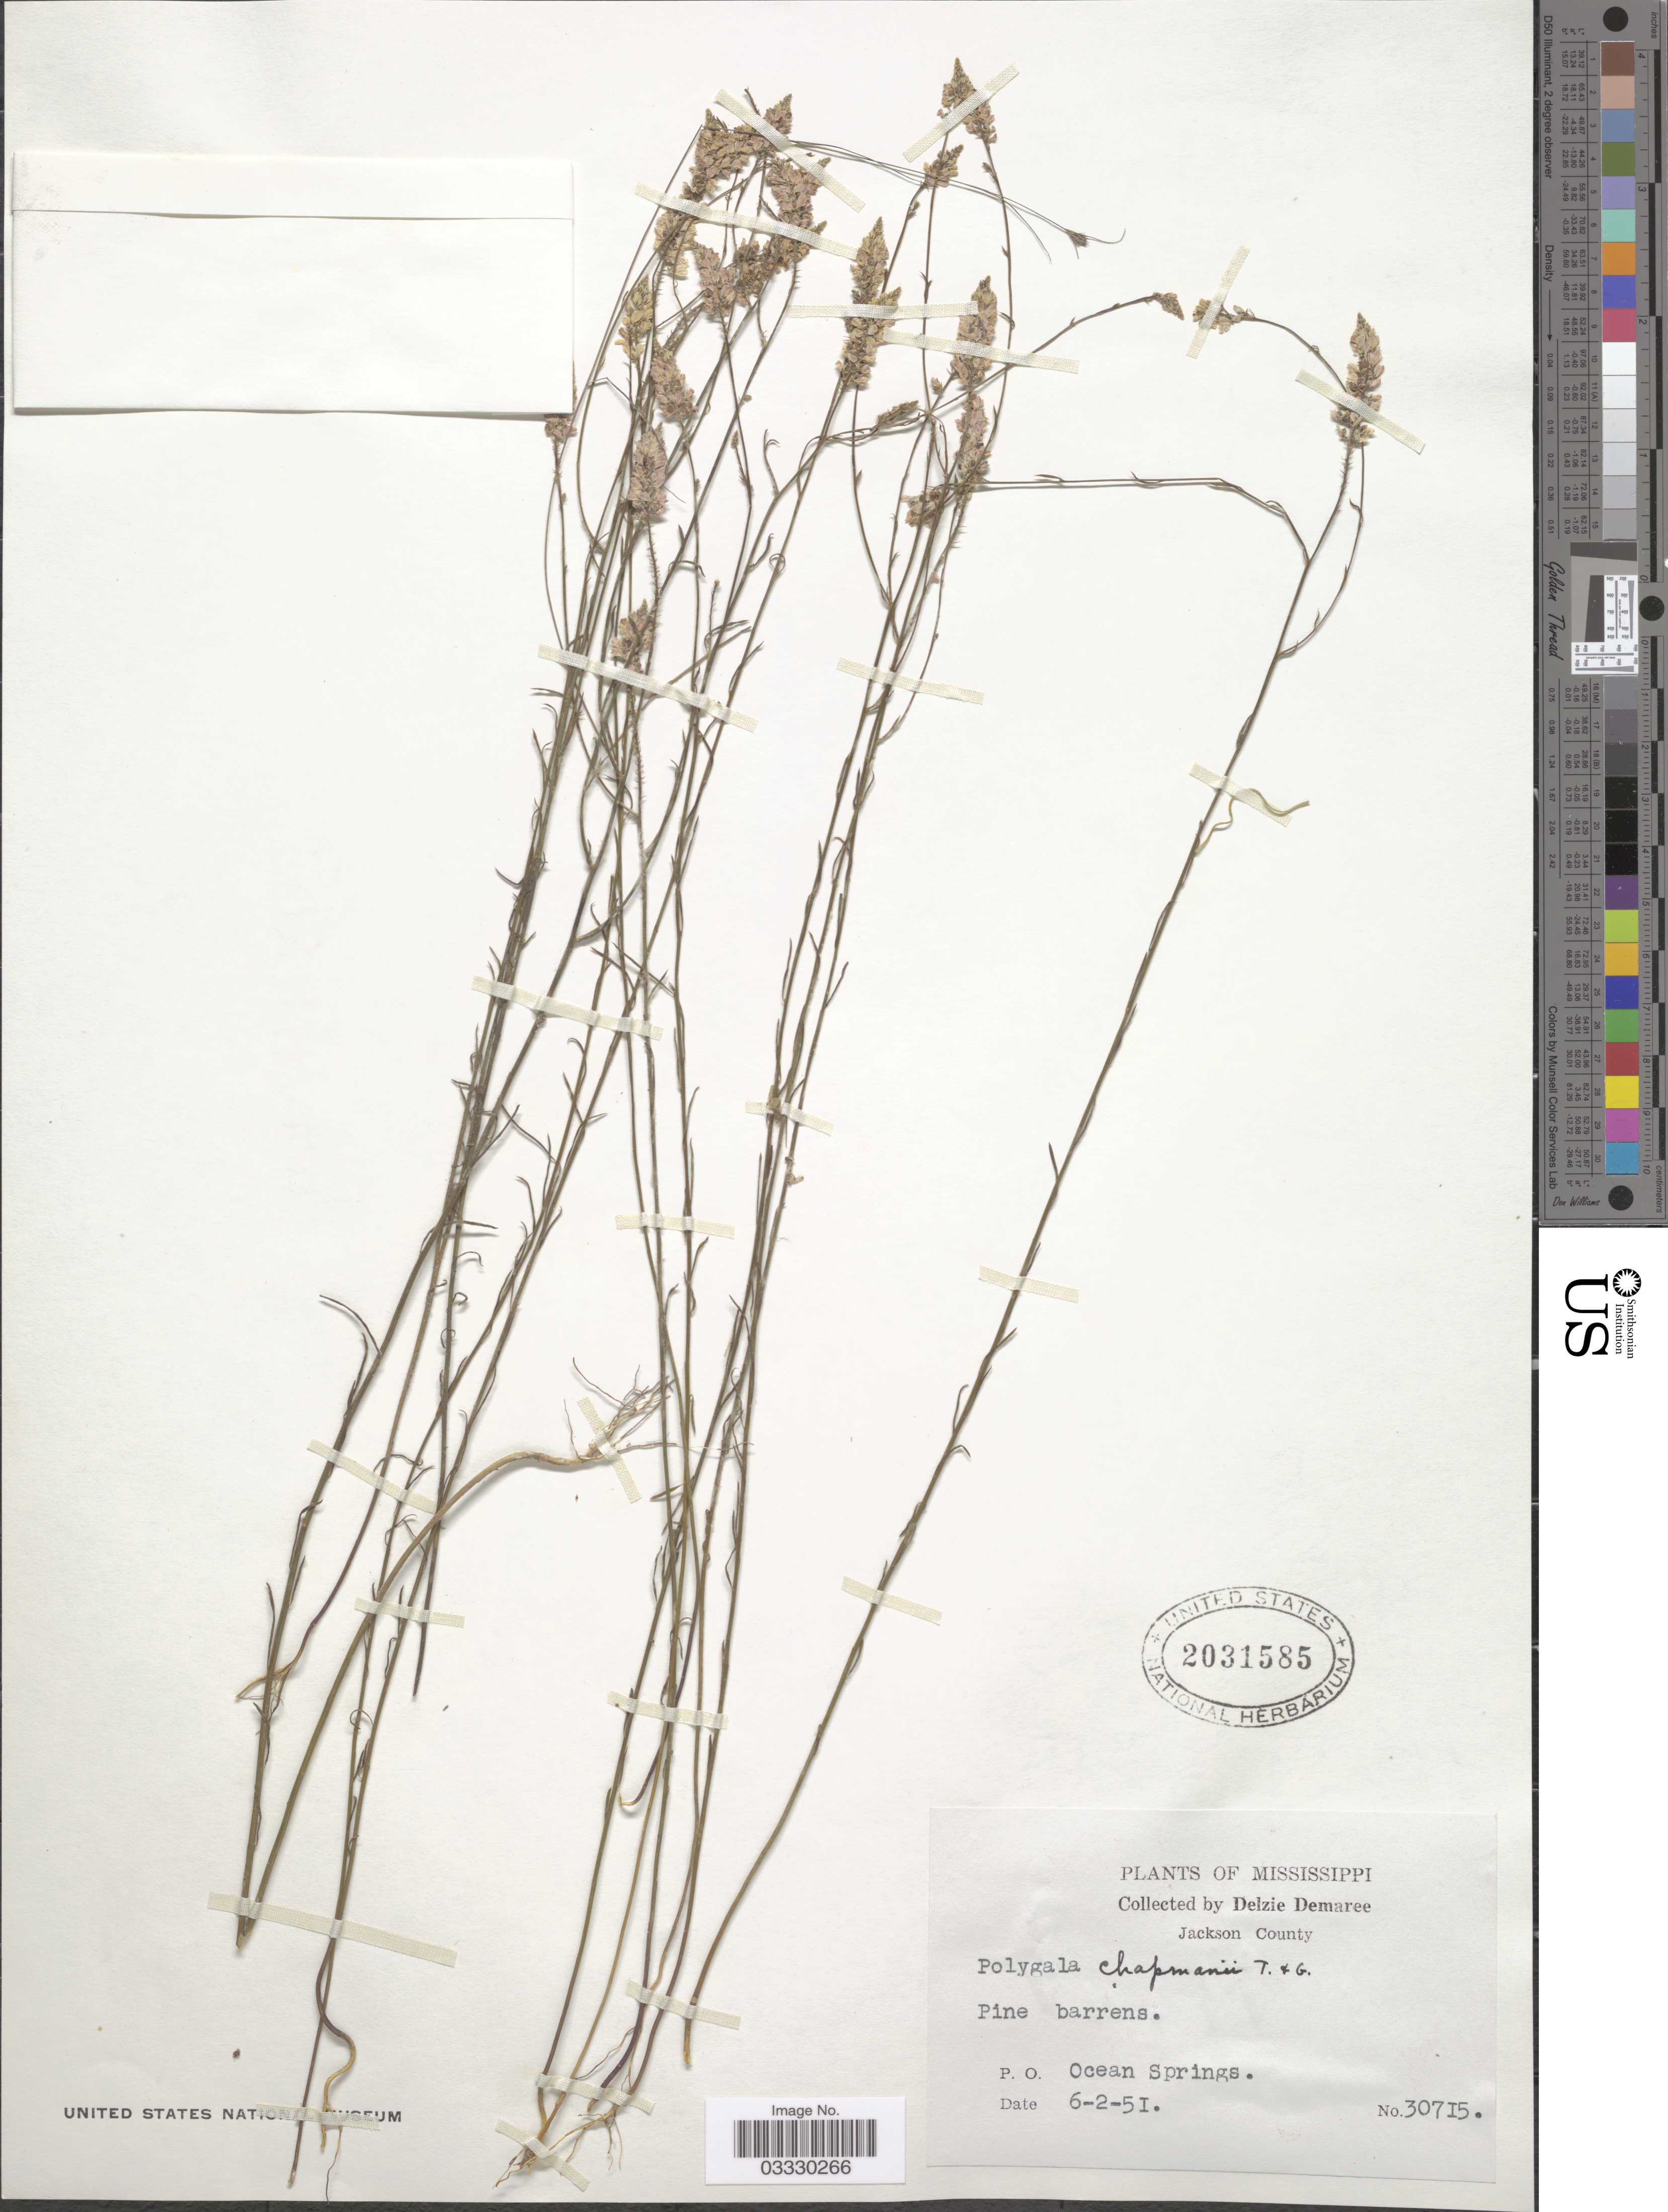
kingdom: Plantae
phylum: Tracheophyta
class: Magnoliopsida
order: Fabales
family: Polygalaceae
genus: Polygala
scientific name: Polygala chapmanii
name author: Torr. & A. Gray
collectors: D. Demaree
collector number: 30715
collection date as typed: Transcribed d/m/y: 2/6/51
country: United States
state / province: Mississippi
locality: Jackson County. P. O. Ocean Springs.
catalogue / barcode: US 2031585